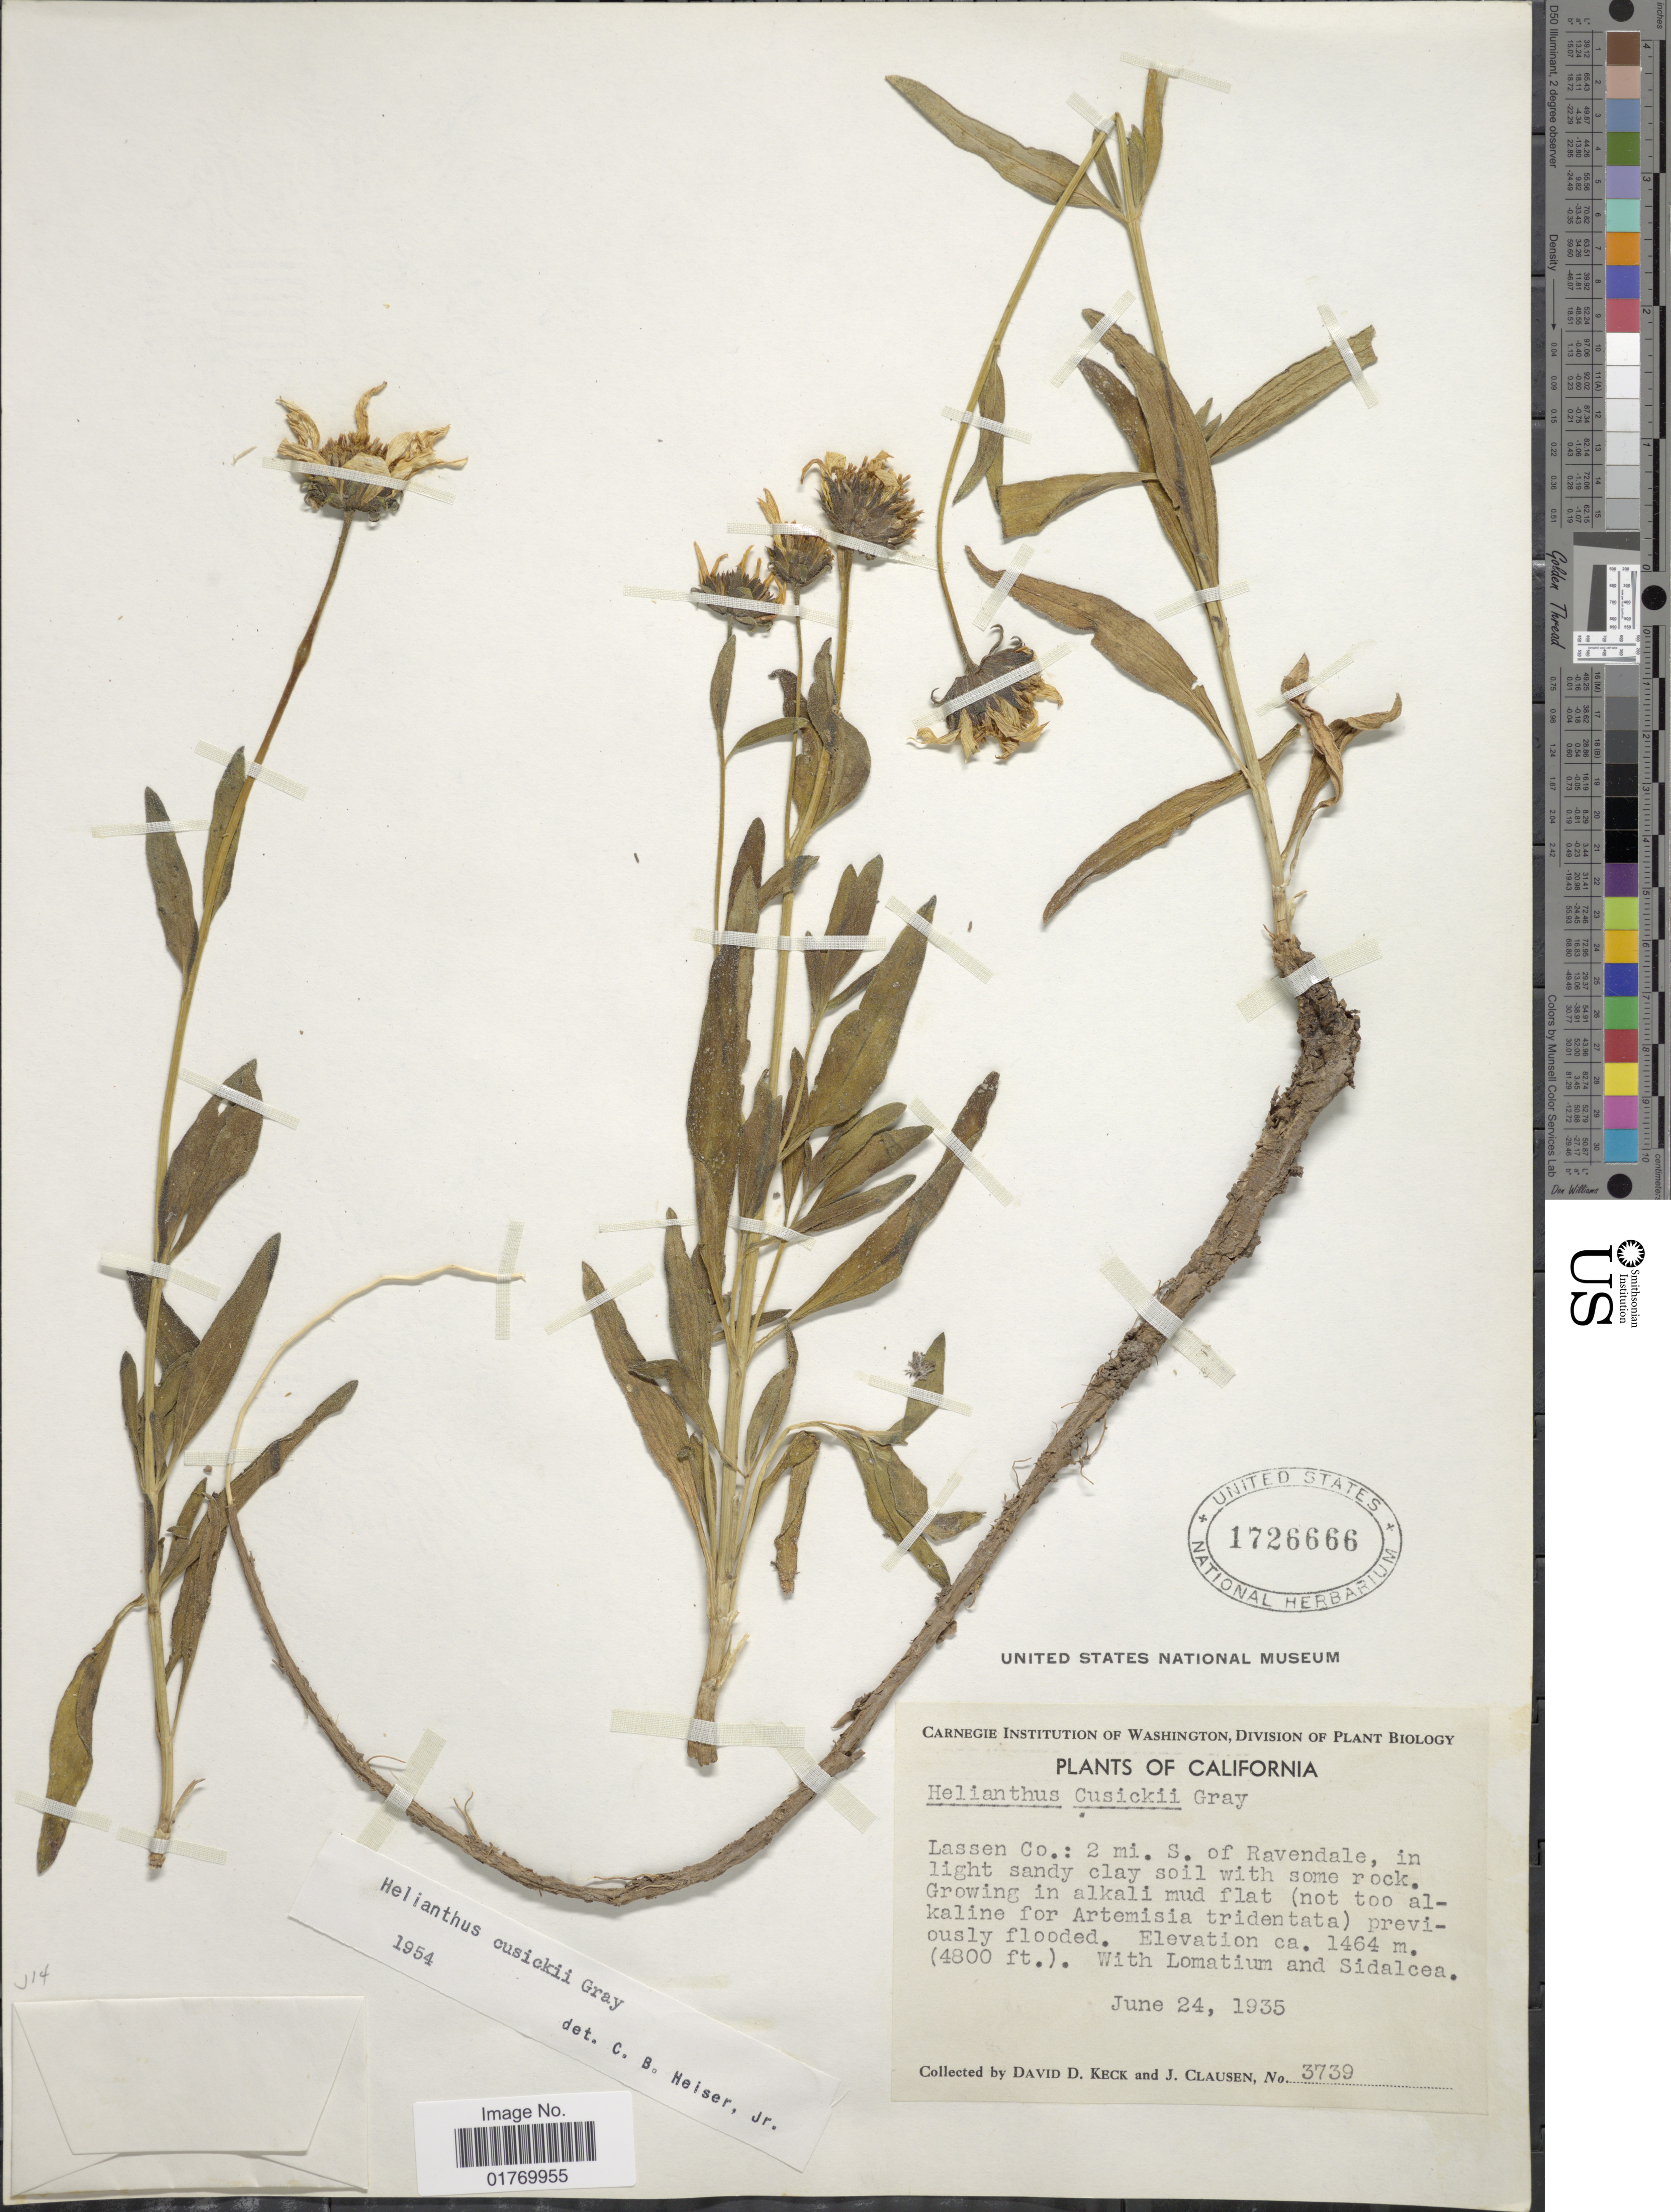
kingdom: Plantae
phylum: Tracheophyta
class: Magnoliopsida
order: Asterales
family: Asteraceae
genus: Helianthus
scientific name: Helianthus cusickii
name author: A. Gray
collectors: D. D. Keck & J. Clausen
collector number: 3739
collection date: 1935-06-24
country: United States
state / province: California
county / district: Lassen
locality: Lassen Co.: 2 mi. S. of Ravendale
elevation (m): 1464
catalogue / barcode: US 1726666